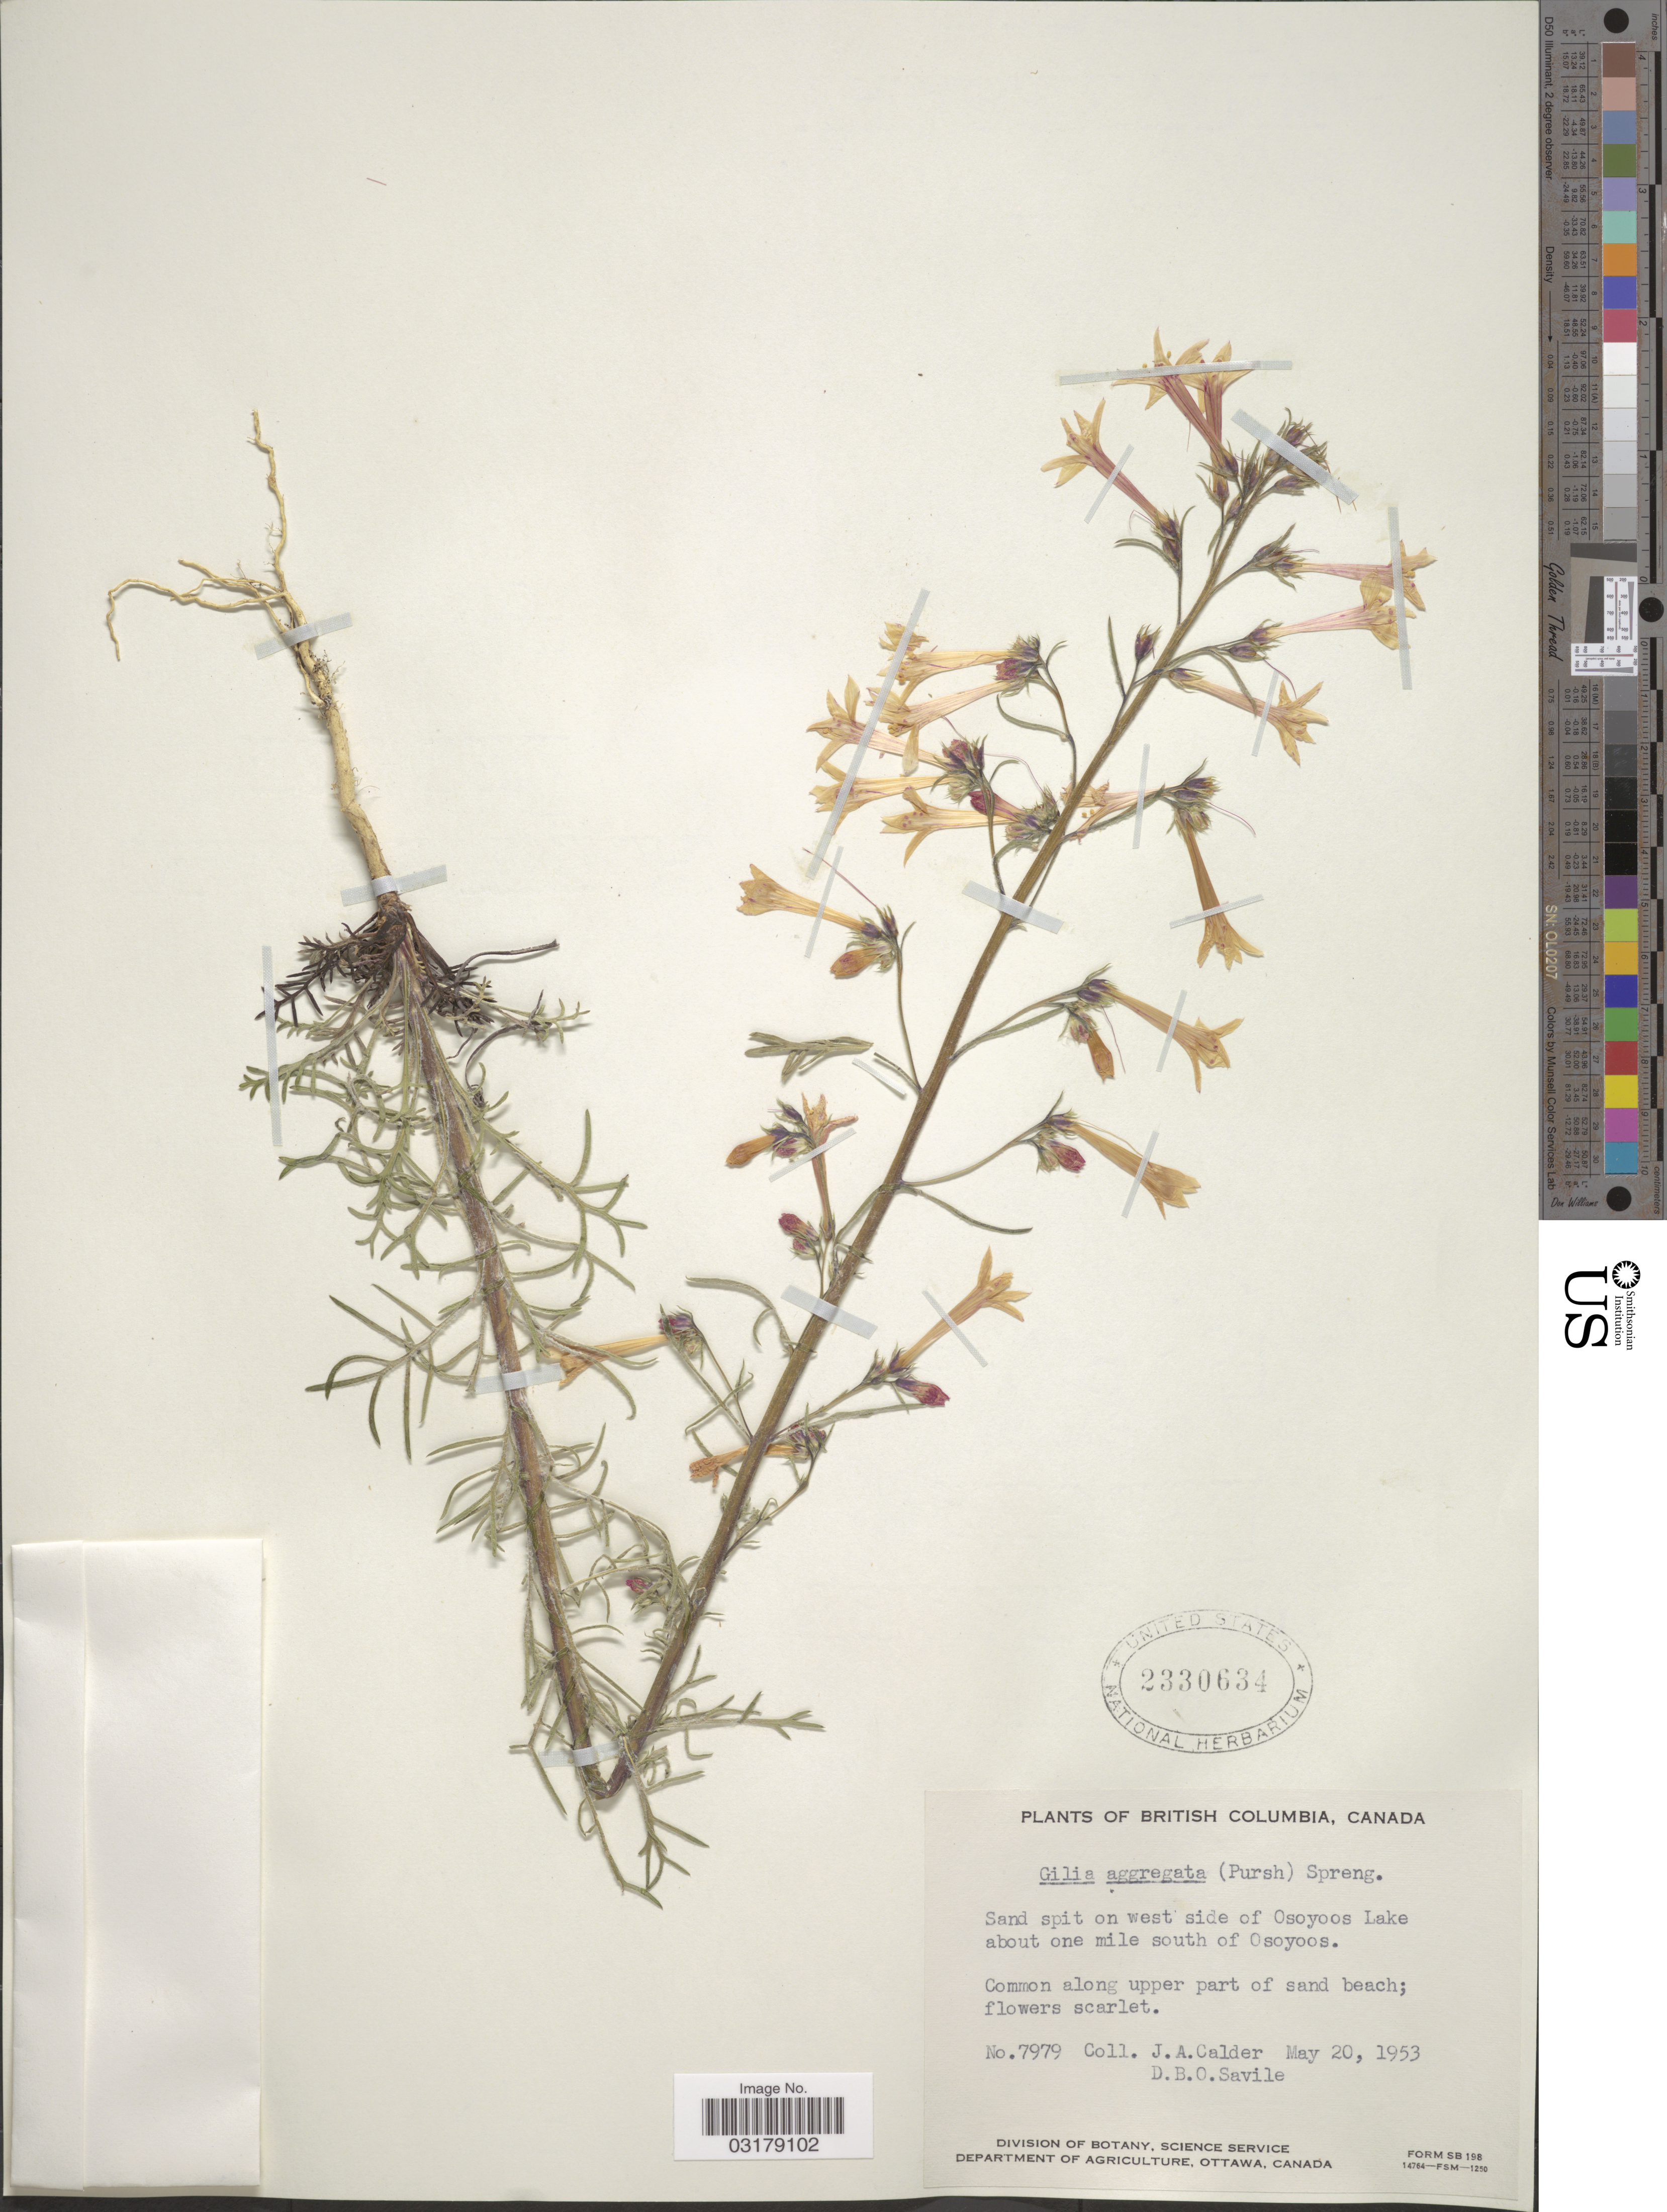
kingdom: Plantae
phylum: Tracheophyta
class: Magnoliopsida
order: Ericales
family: Polemoniaceae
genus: Ipomopsis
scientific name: Ipomopsis aggregata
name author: (Pursh) V.E. Grant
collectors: J. A. Calder & D. Savile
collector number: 7979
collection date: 1953-05-20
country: Canada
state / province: British Columbia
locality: Sand spit on west side of Osoyoos Lake about one mile south of Osoyoos.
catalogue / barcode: US 2330634